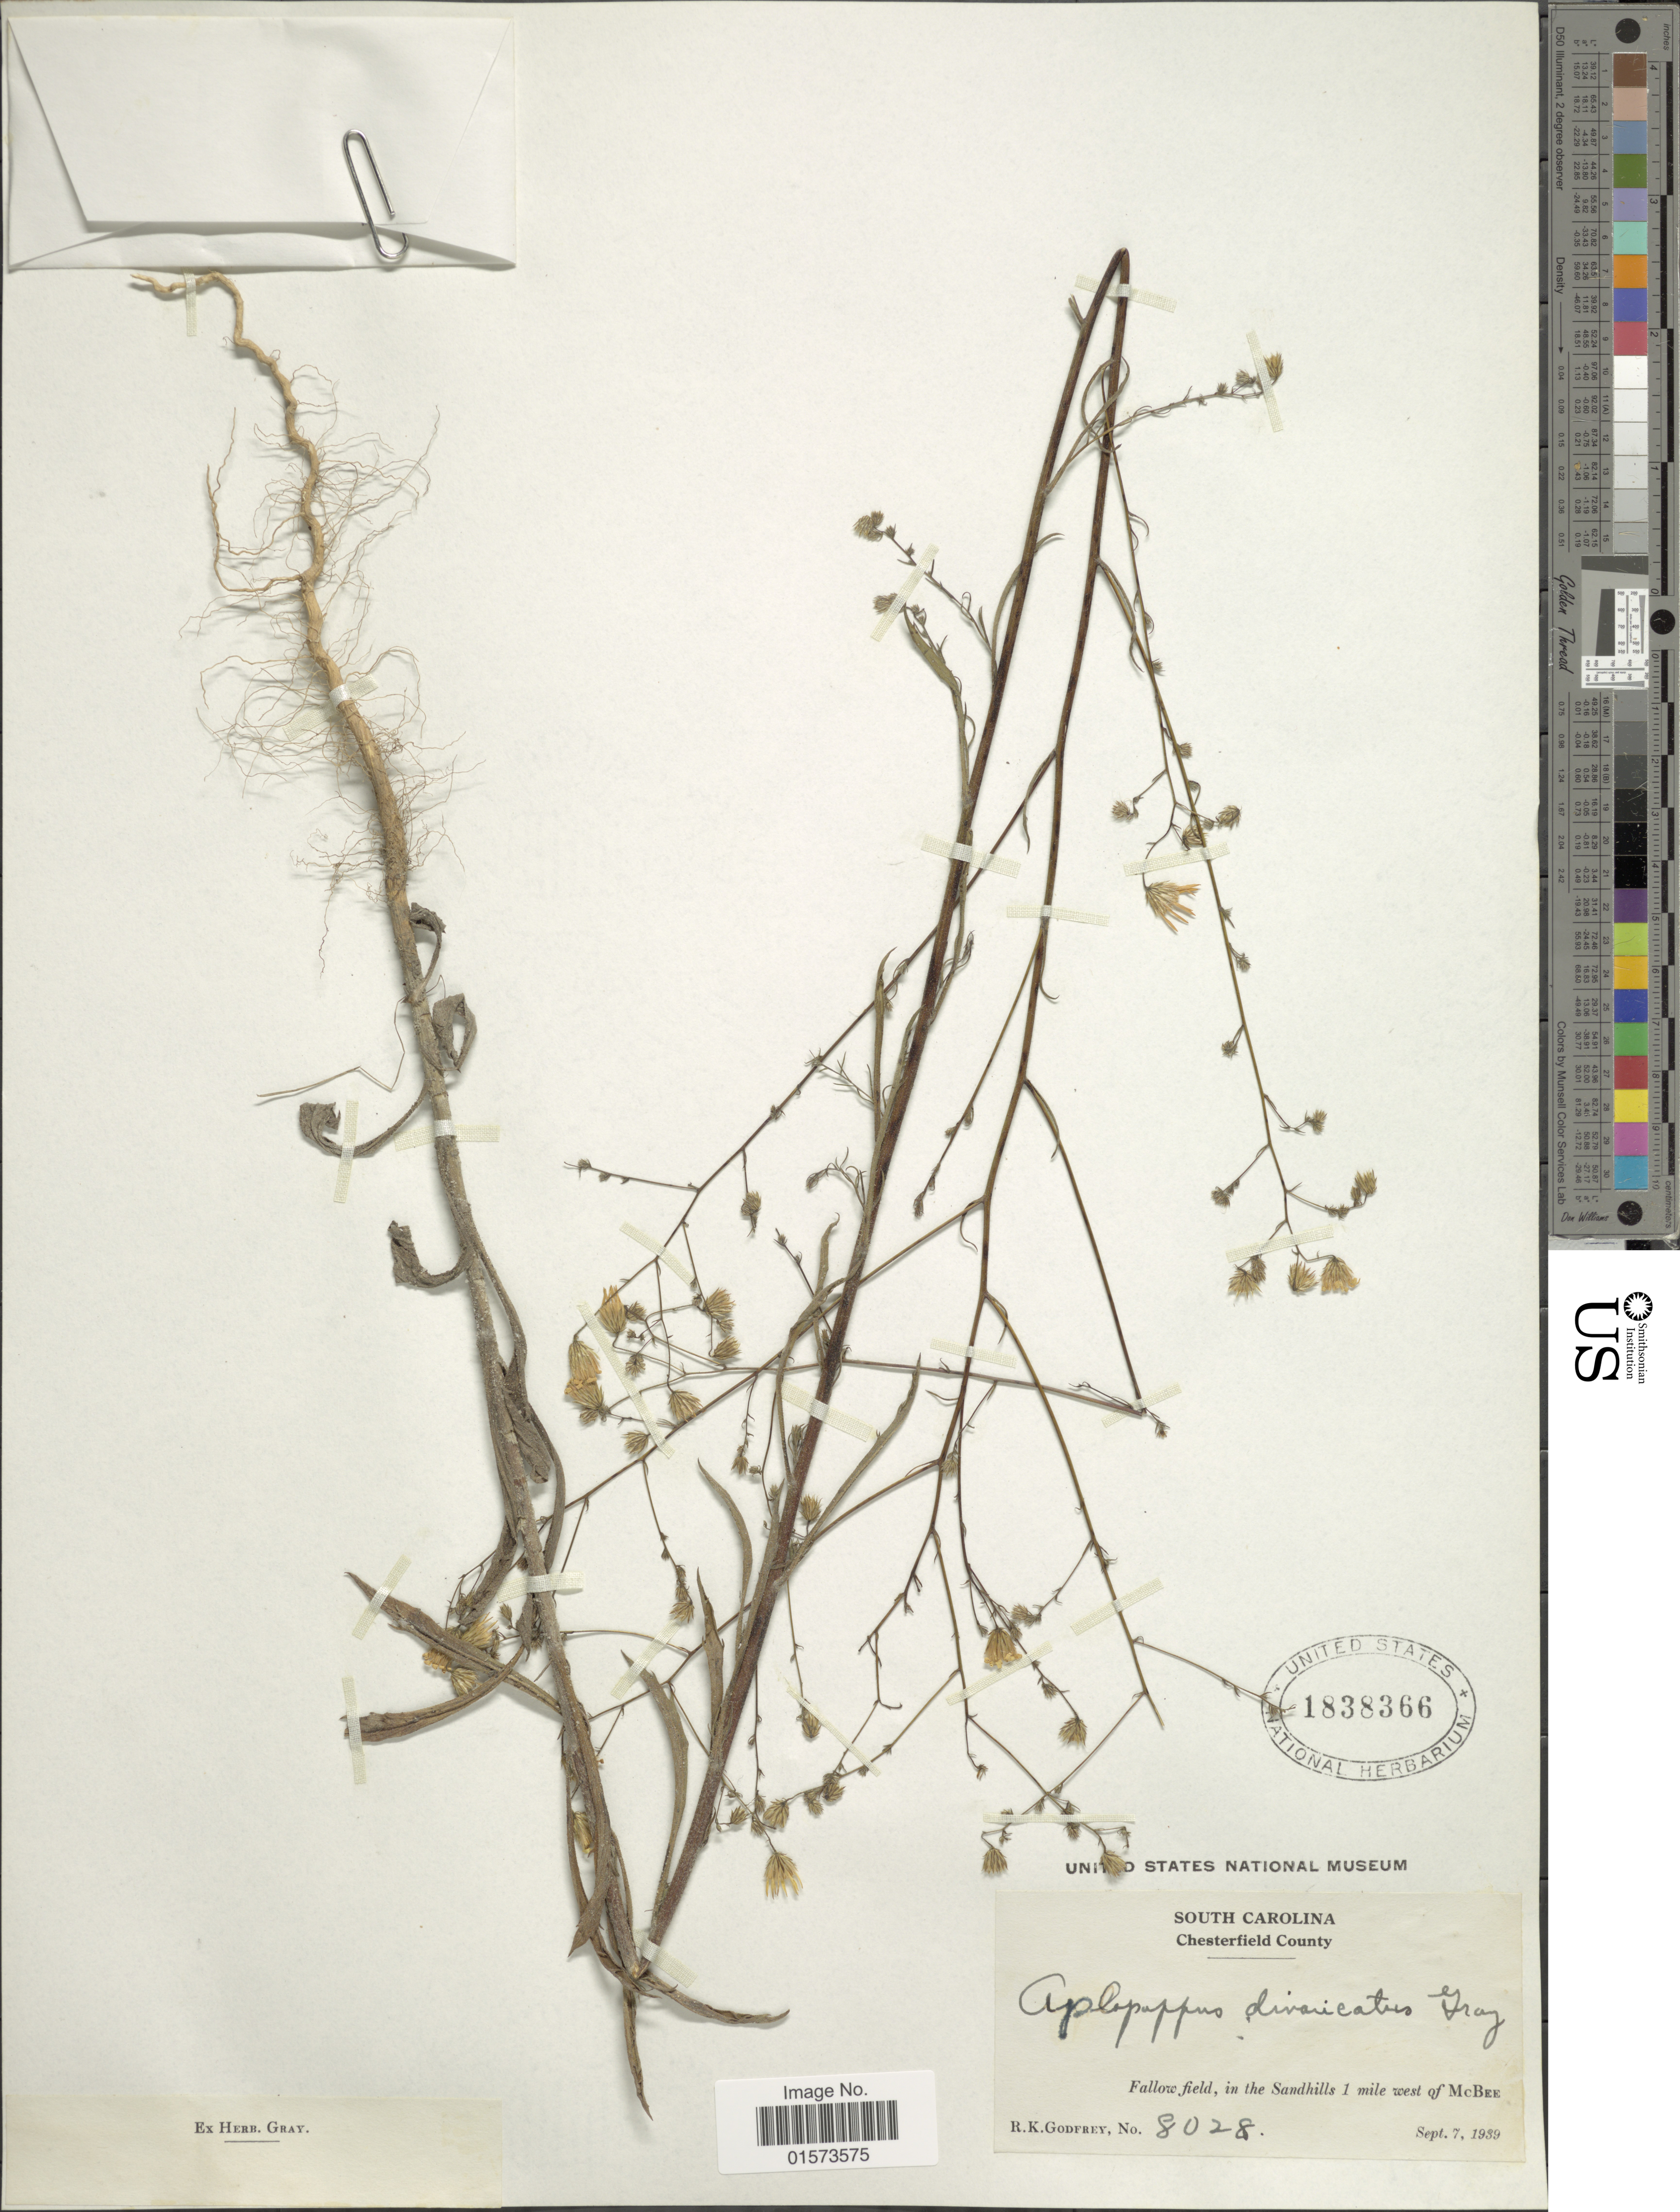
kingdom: Plantae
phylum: Tracheophyta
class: Magnoliopsida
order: Asterales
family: Asteraceae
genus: Croptilon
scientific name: Croptilon divaricatum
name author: (Nutt.) Raf.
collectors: R. K. Godfrey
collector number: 8028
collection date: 1939-09-07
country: United States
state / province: South Carolina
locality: Chesterfield County, Fallow field, in the Sandhills 1 mile west of McBee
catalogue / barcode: US 1838366